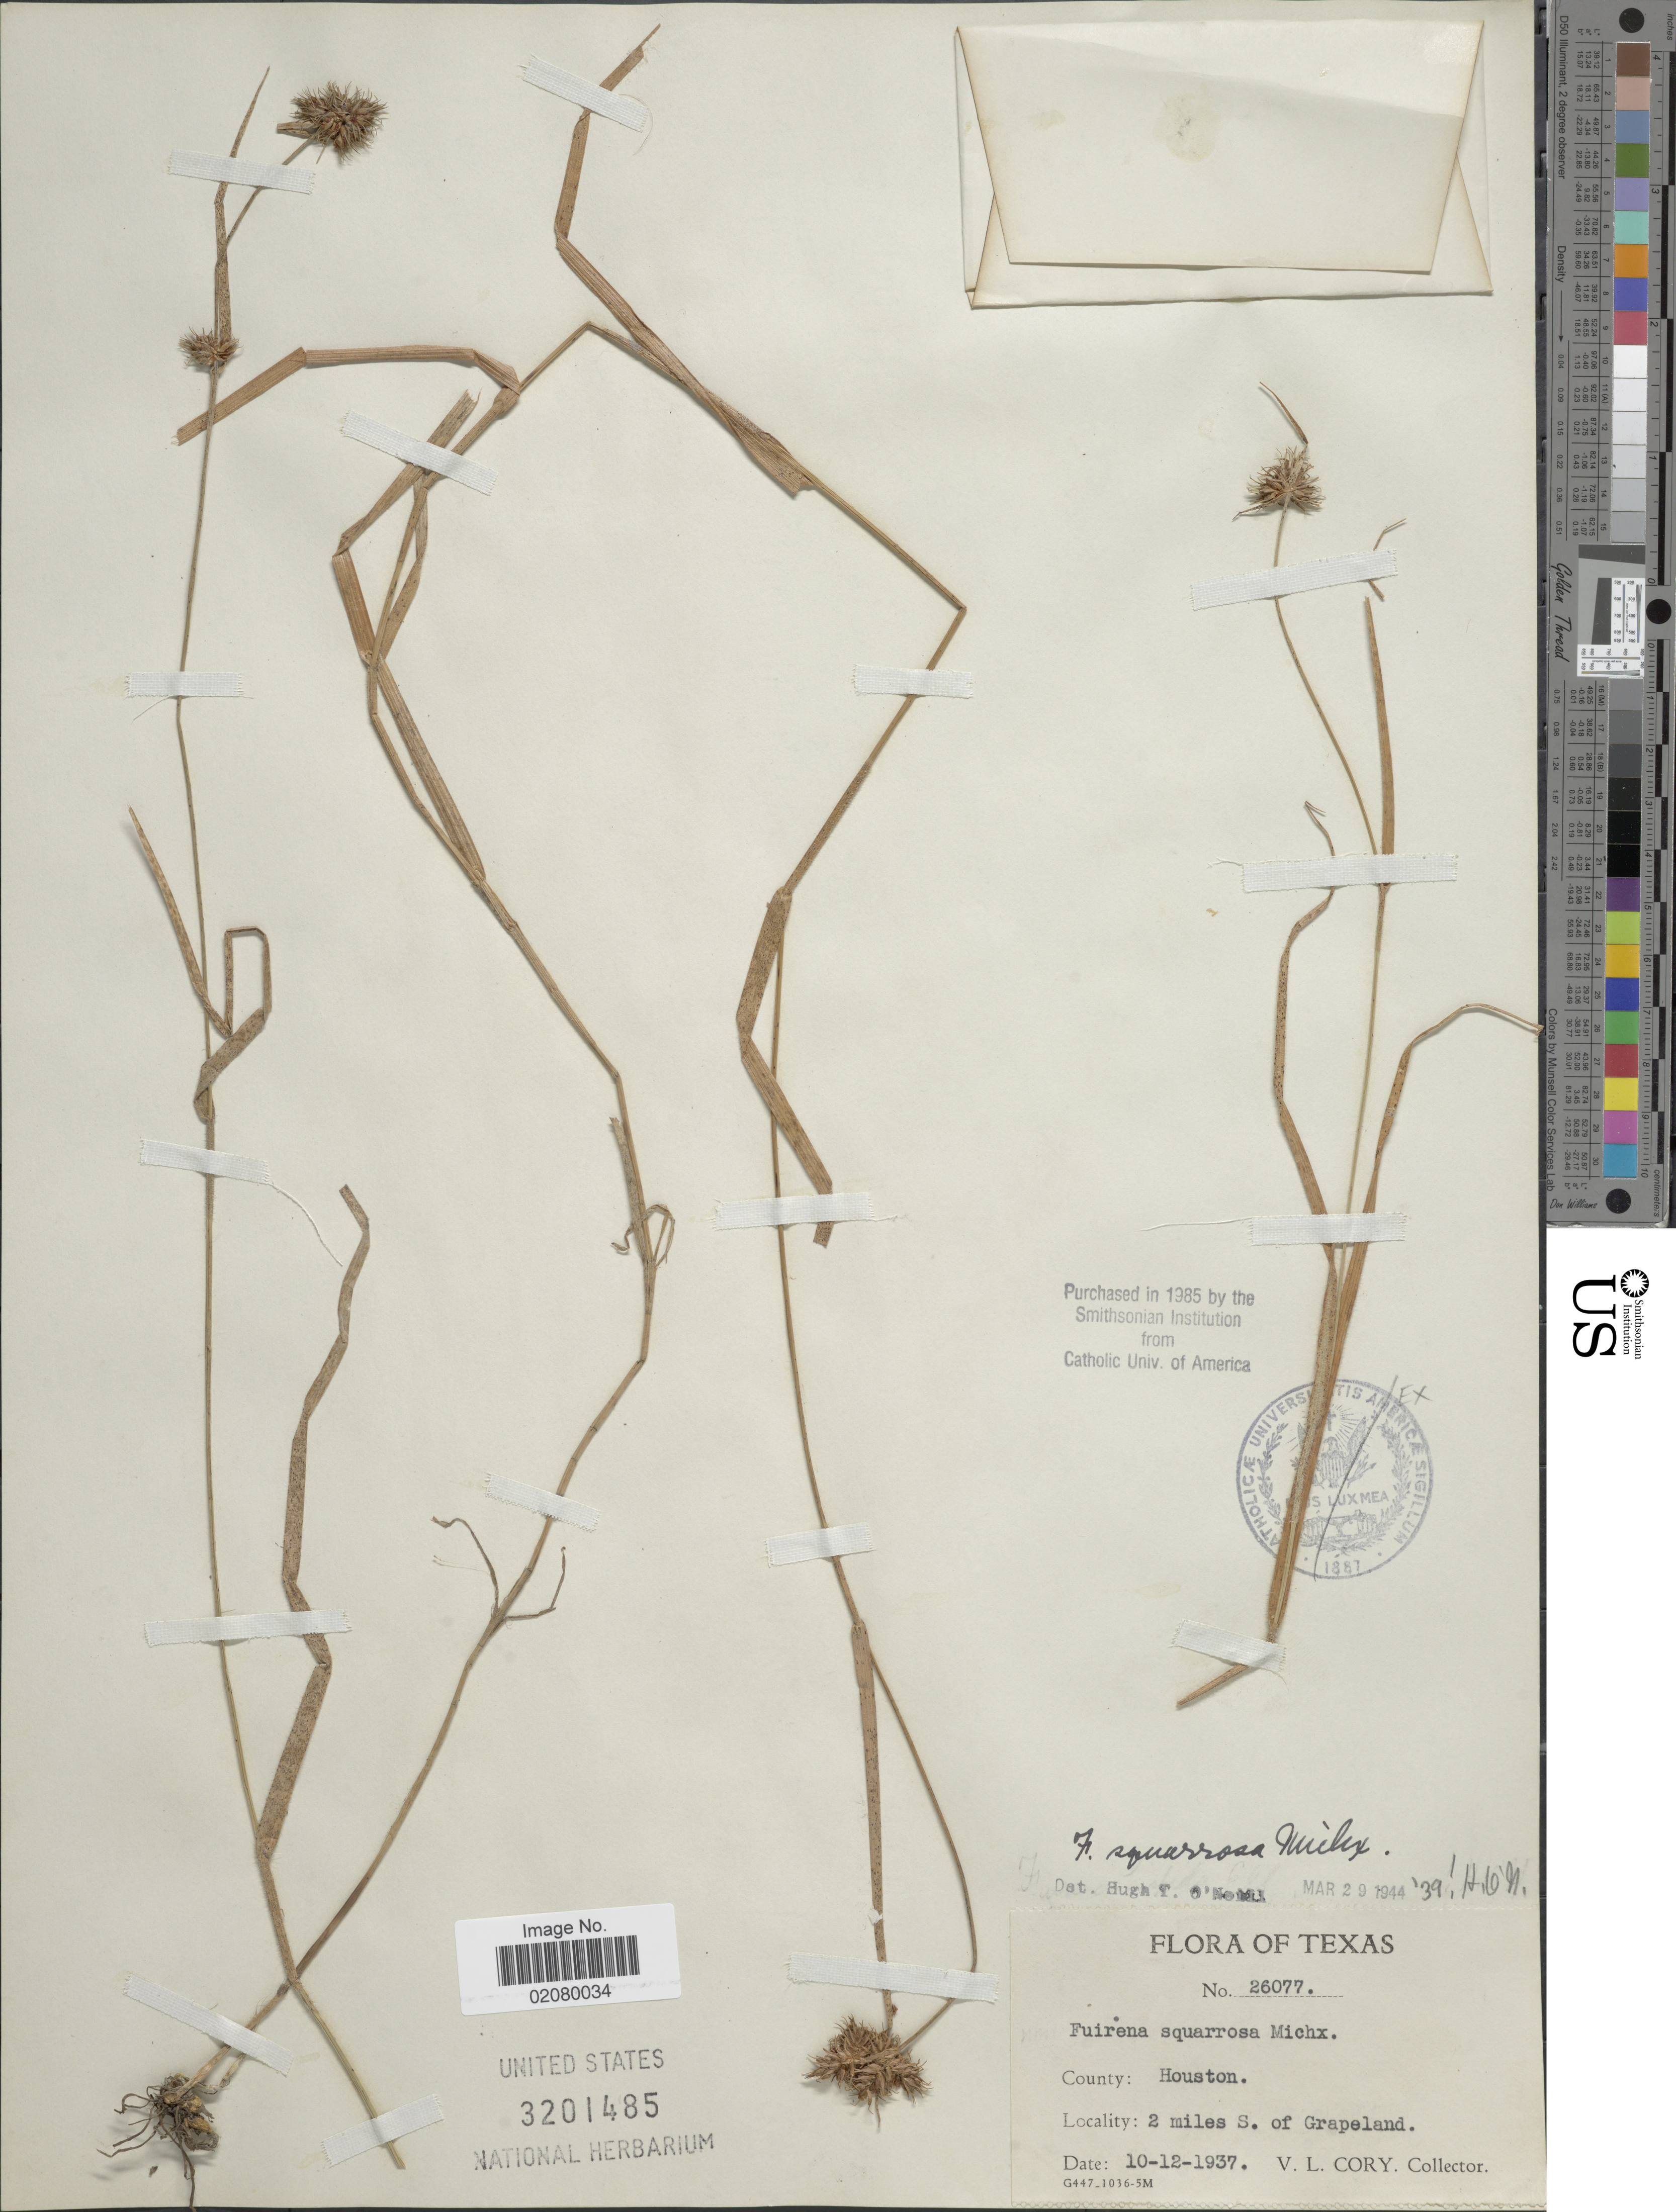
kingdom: Plantae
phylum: Tracheophyta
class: Liliopsida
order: Poales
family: Cyperaceae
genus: Fuirena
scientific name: Fuirena squarrosa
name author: Michx.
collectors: V. Cory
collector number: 26077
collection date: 1937-10-12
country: United States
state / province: Texas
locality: County: Houston, 2 miles S. of Grapeland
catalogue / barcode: US 3201485